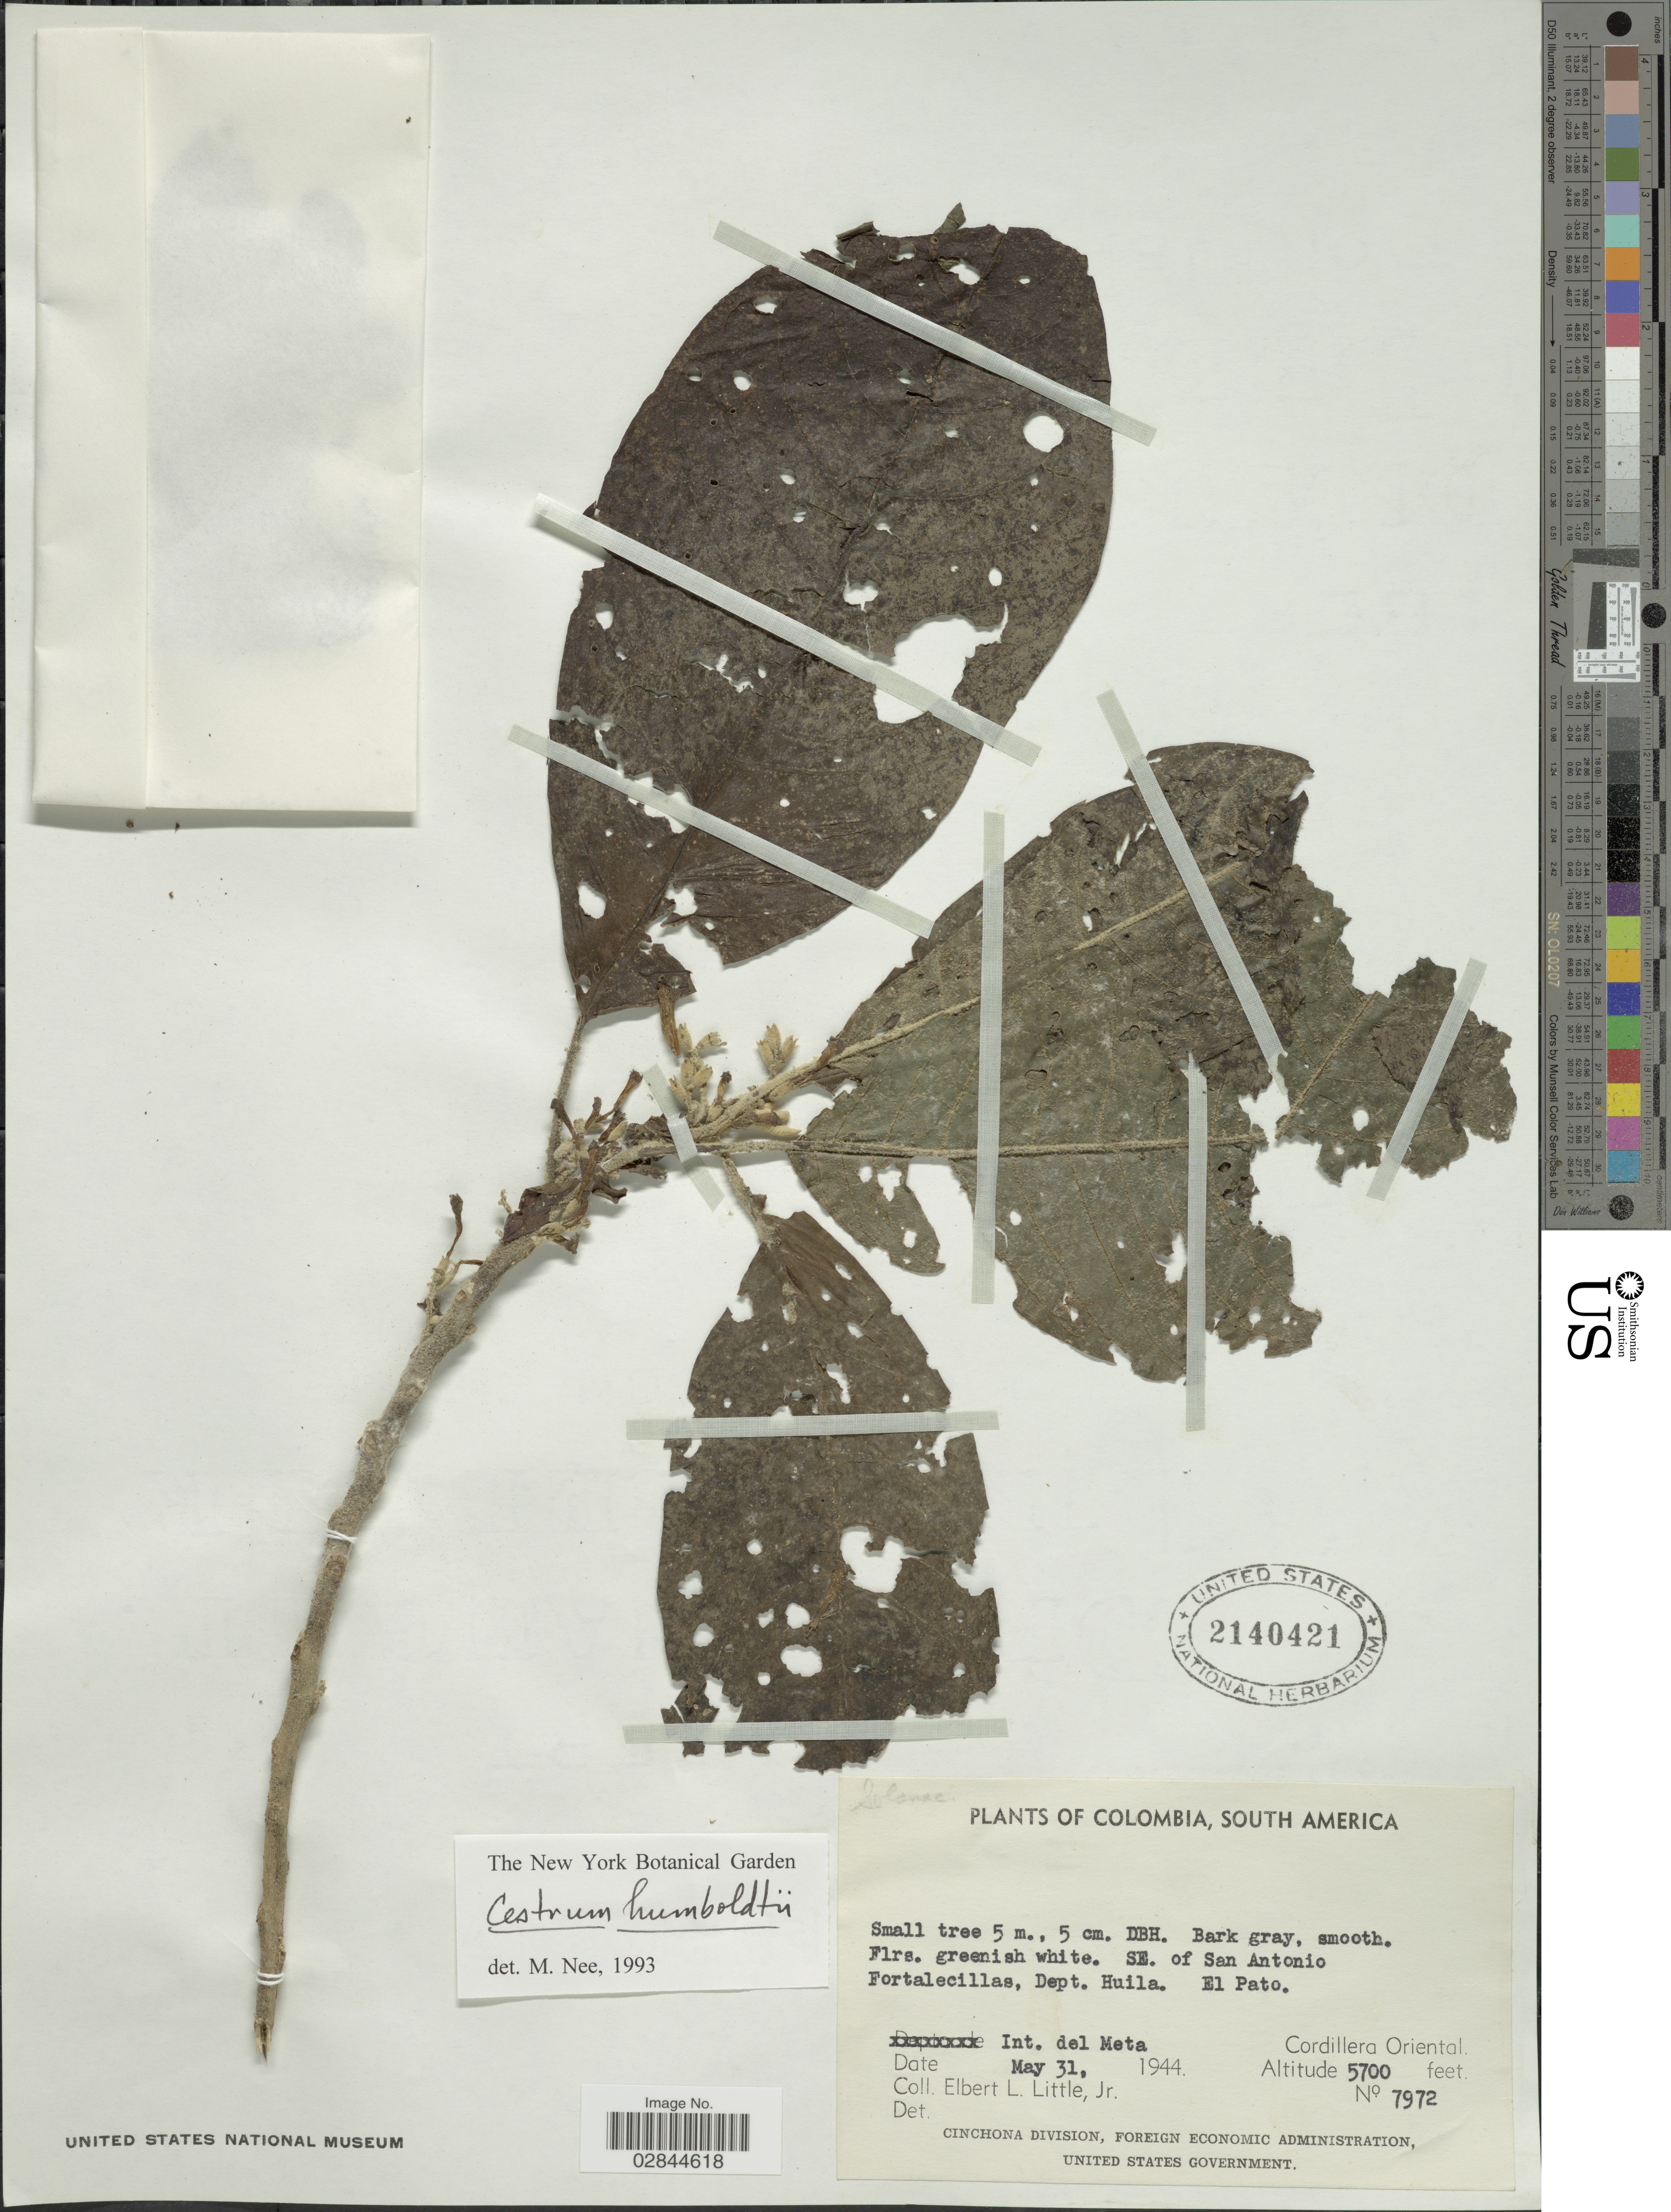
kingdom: Plantae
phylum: Tracheophyta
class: Magnoliopsida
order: Solanales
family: Solanaceae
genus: Cestrum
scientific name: Cestrum humboldtii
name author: Francey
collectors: E. L. Little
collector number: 7972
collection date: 1955-05-31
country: Colombia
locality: SE. of San Antonio Fortalecillas, Dept. Huila. El Pato. Cordillera Oriental. Int. del Meta.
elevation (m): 1737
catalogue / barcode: US 2140421